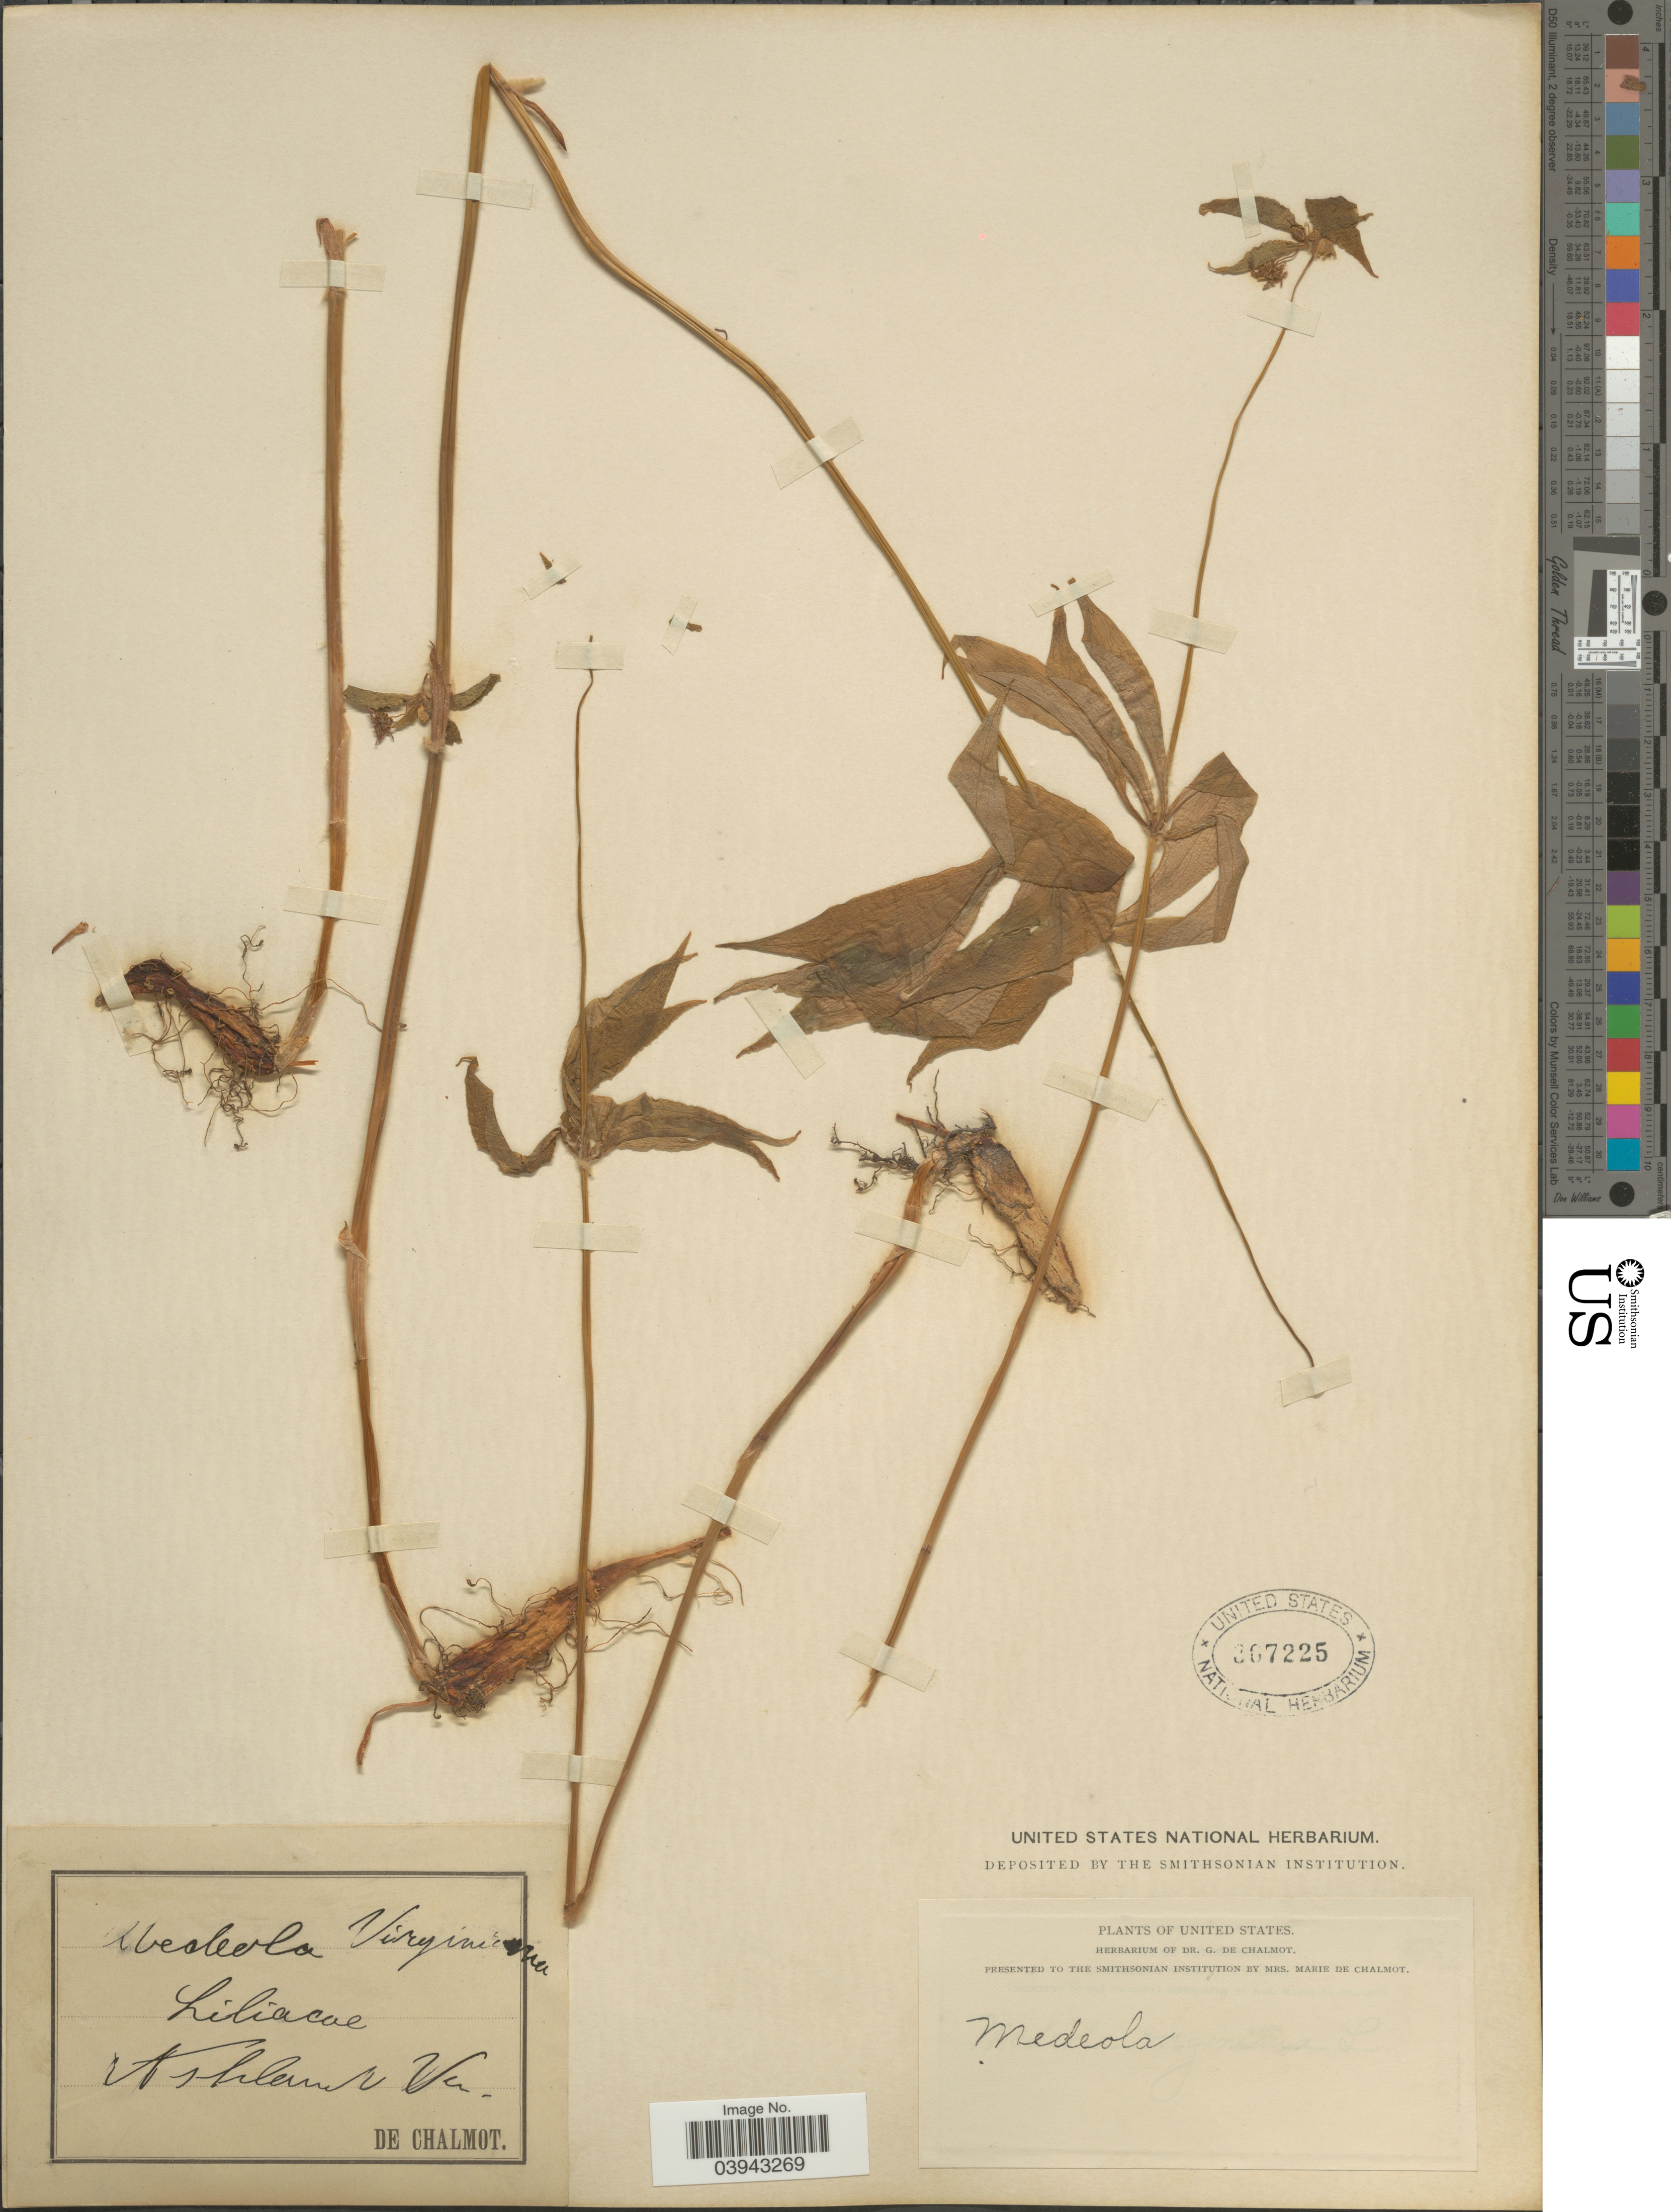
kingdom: Plantae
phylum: Tracheophyta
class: Liliopsida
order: Liliales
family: Liliaceae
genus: Medeola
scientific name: Medeola virginiana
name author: (L.) Desf.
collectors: G. de Chalmot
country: United States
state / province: Virginia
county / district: Hanover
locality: Ashland.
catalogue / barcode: US 367225